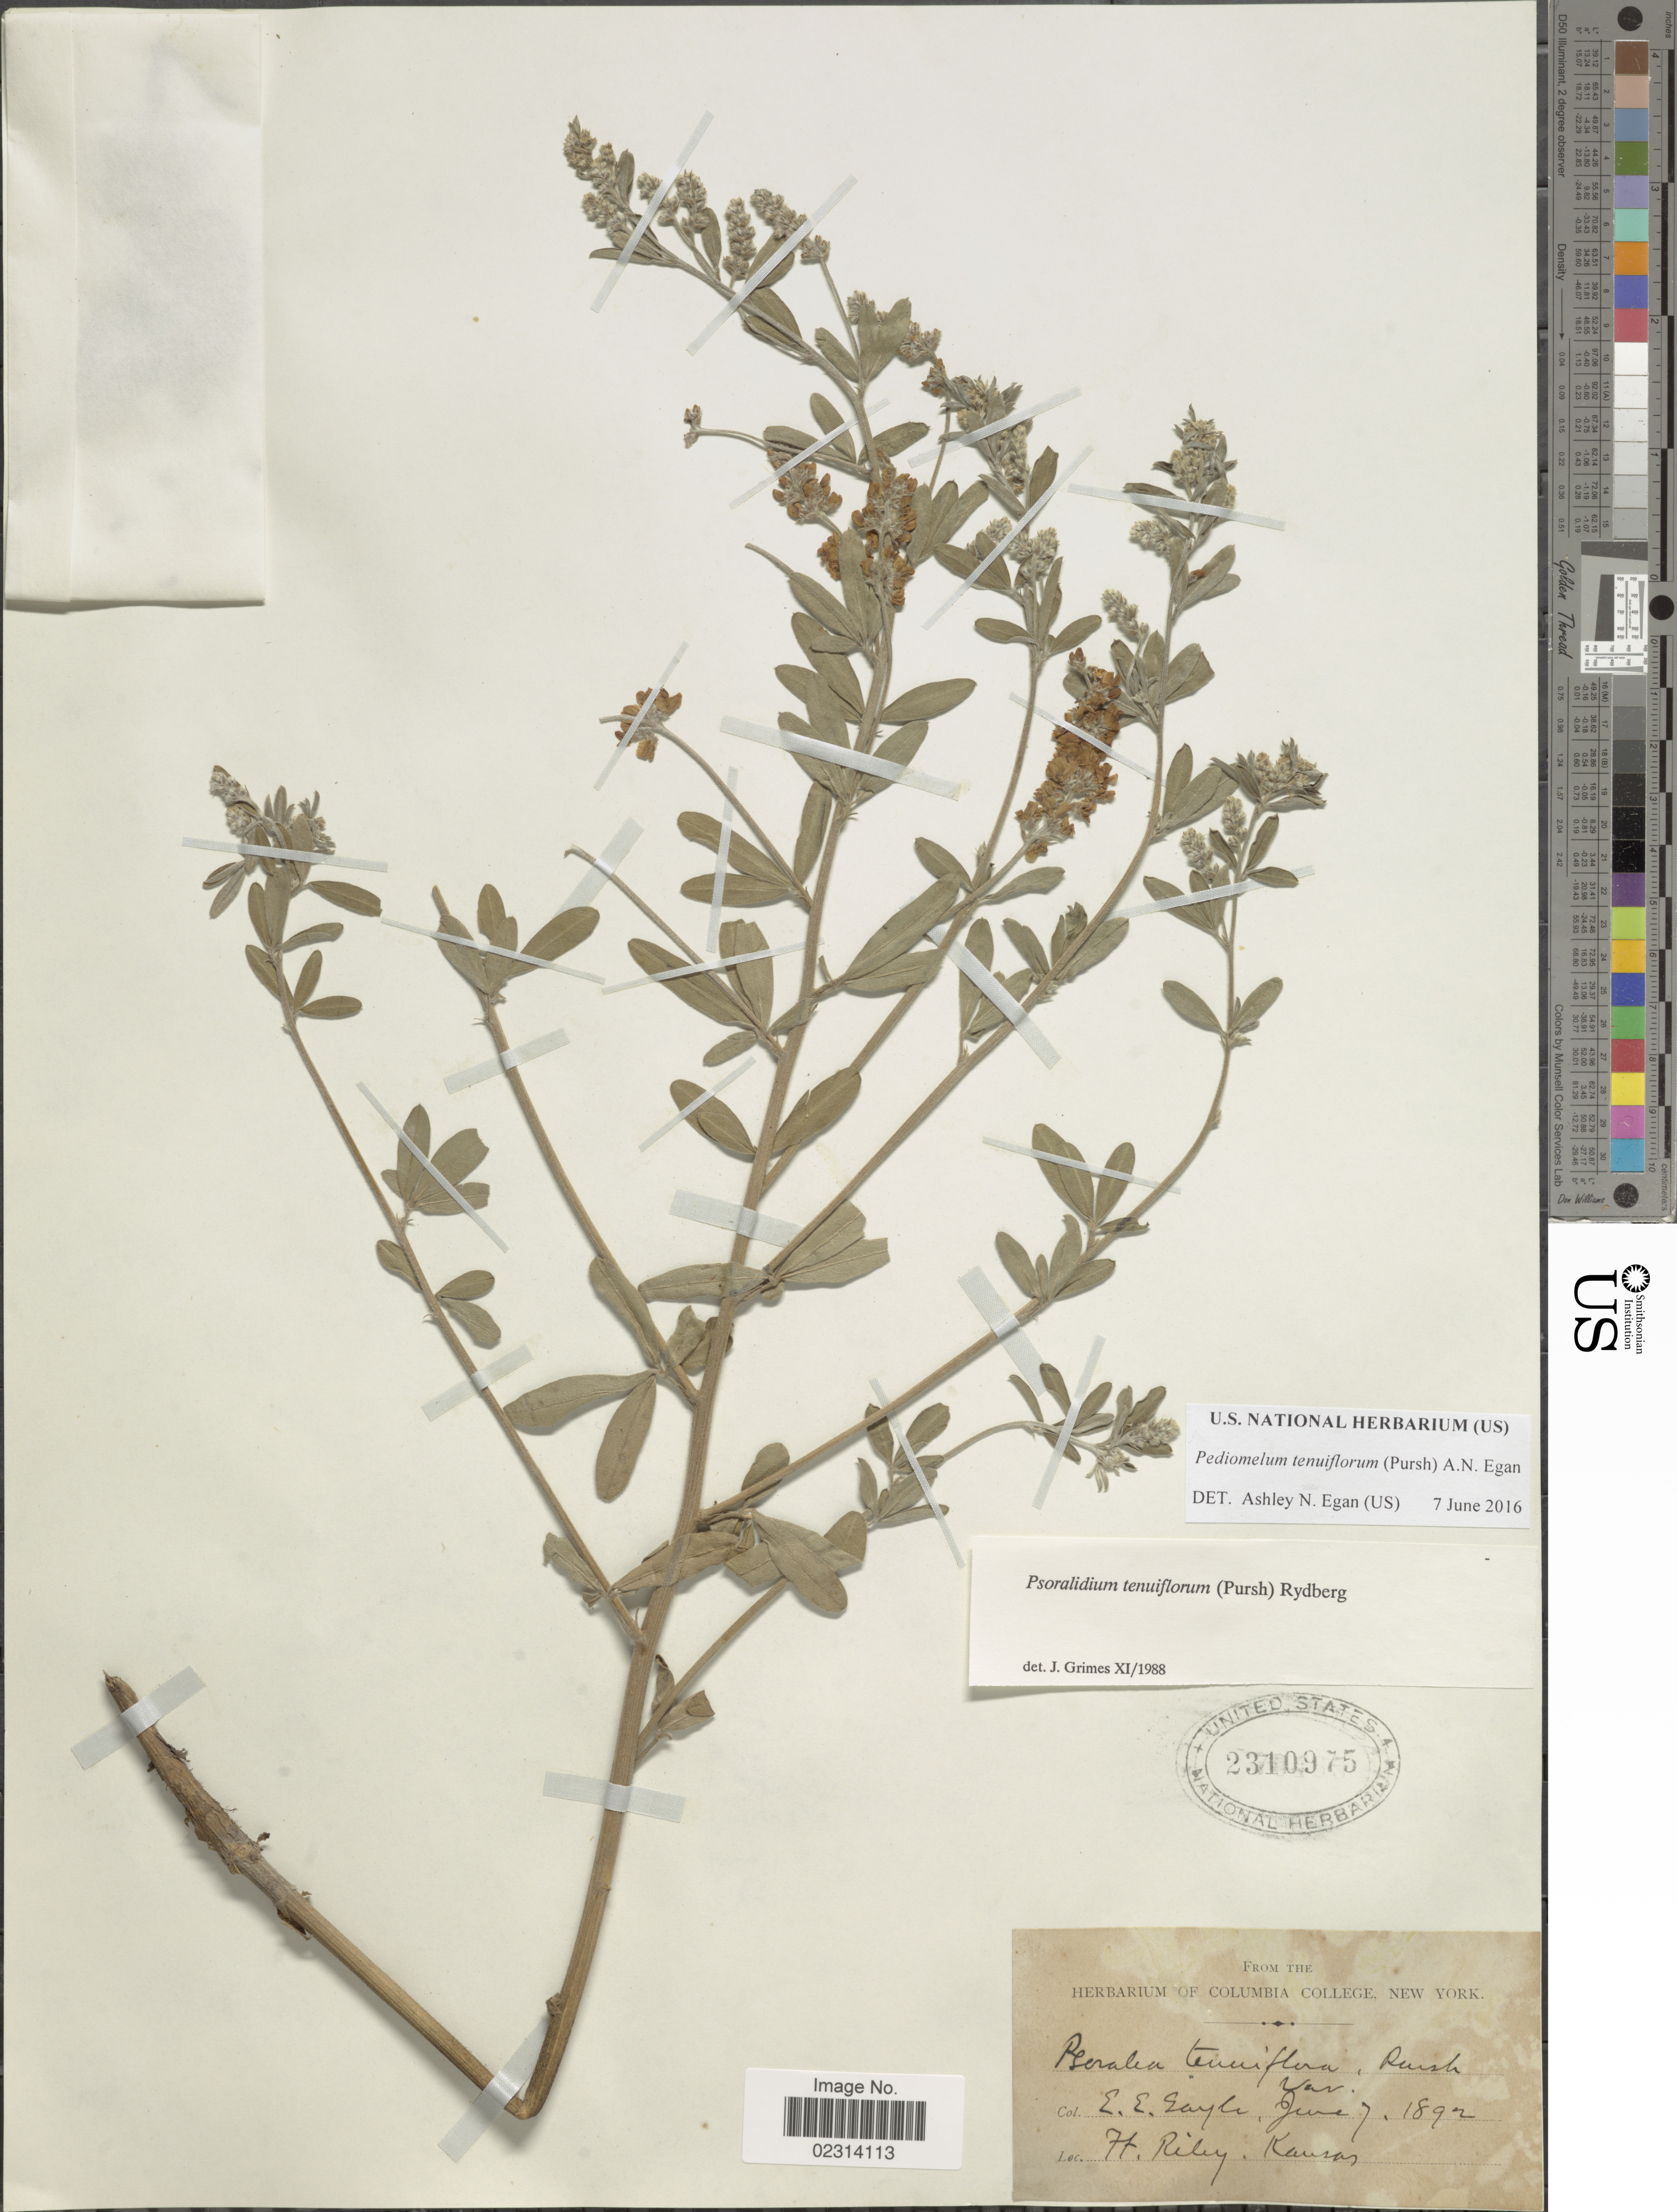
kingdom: Plantae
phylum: Tracheophyta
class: Magnoliopsida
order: Fabales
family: Fabaceae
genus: Psoralidium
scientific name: Psoralidium tenuiflorum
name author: (Pursh) Rydb.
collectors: E. Gayle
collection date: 1892-06-07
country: United States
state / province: Kansas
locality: Mt. Riley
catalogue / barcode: US 2310975